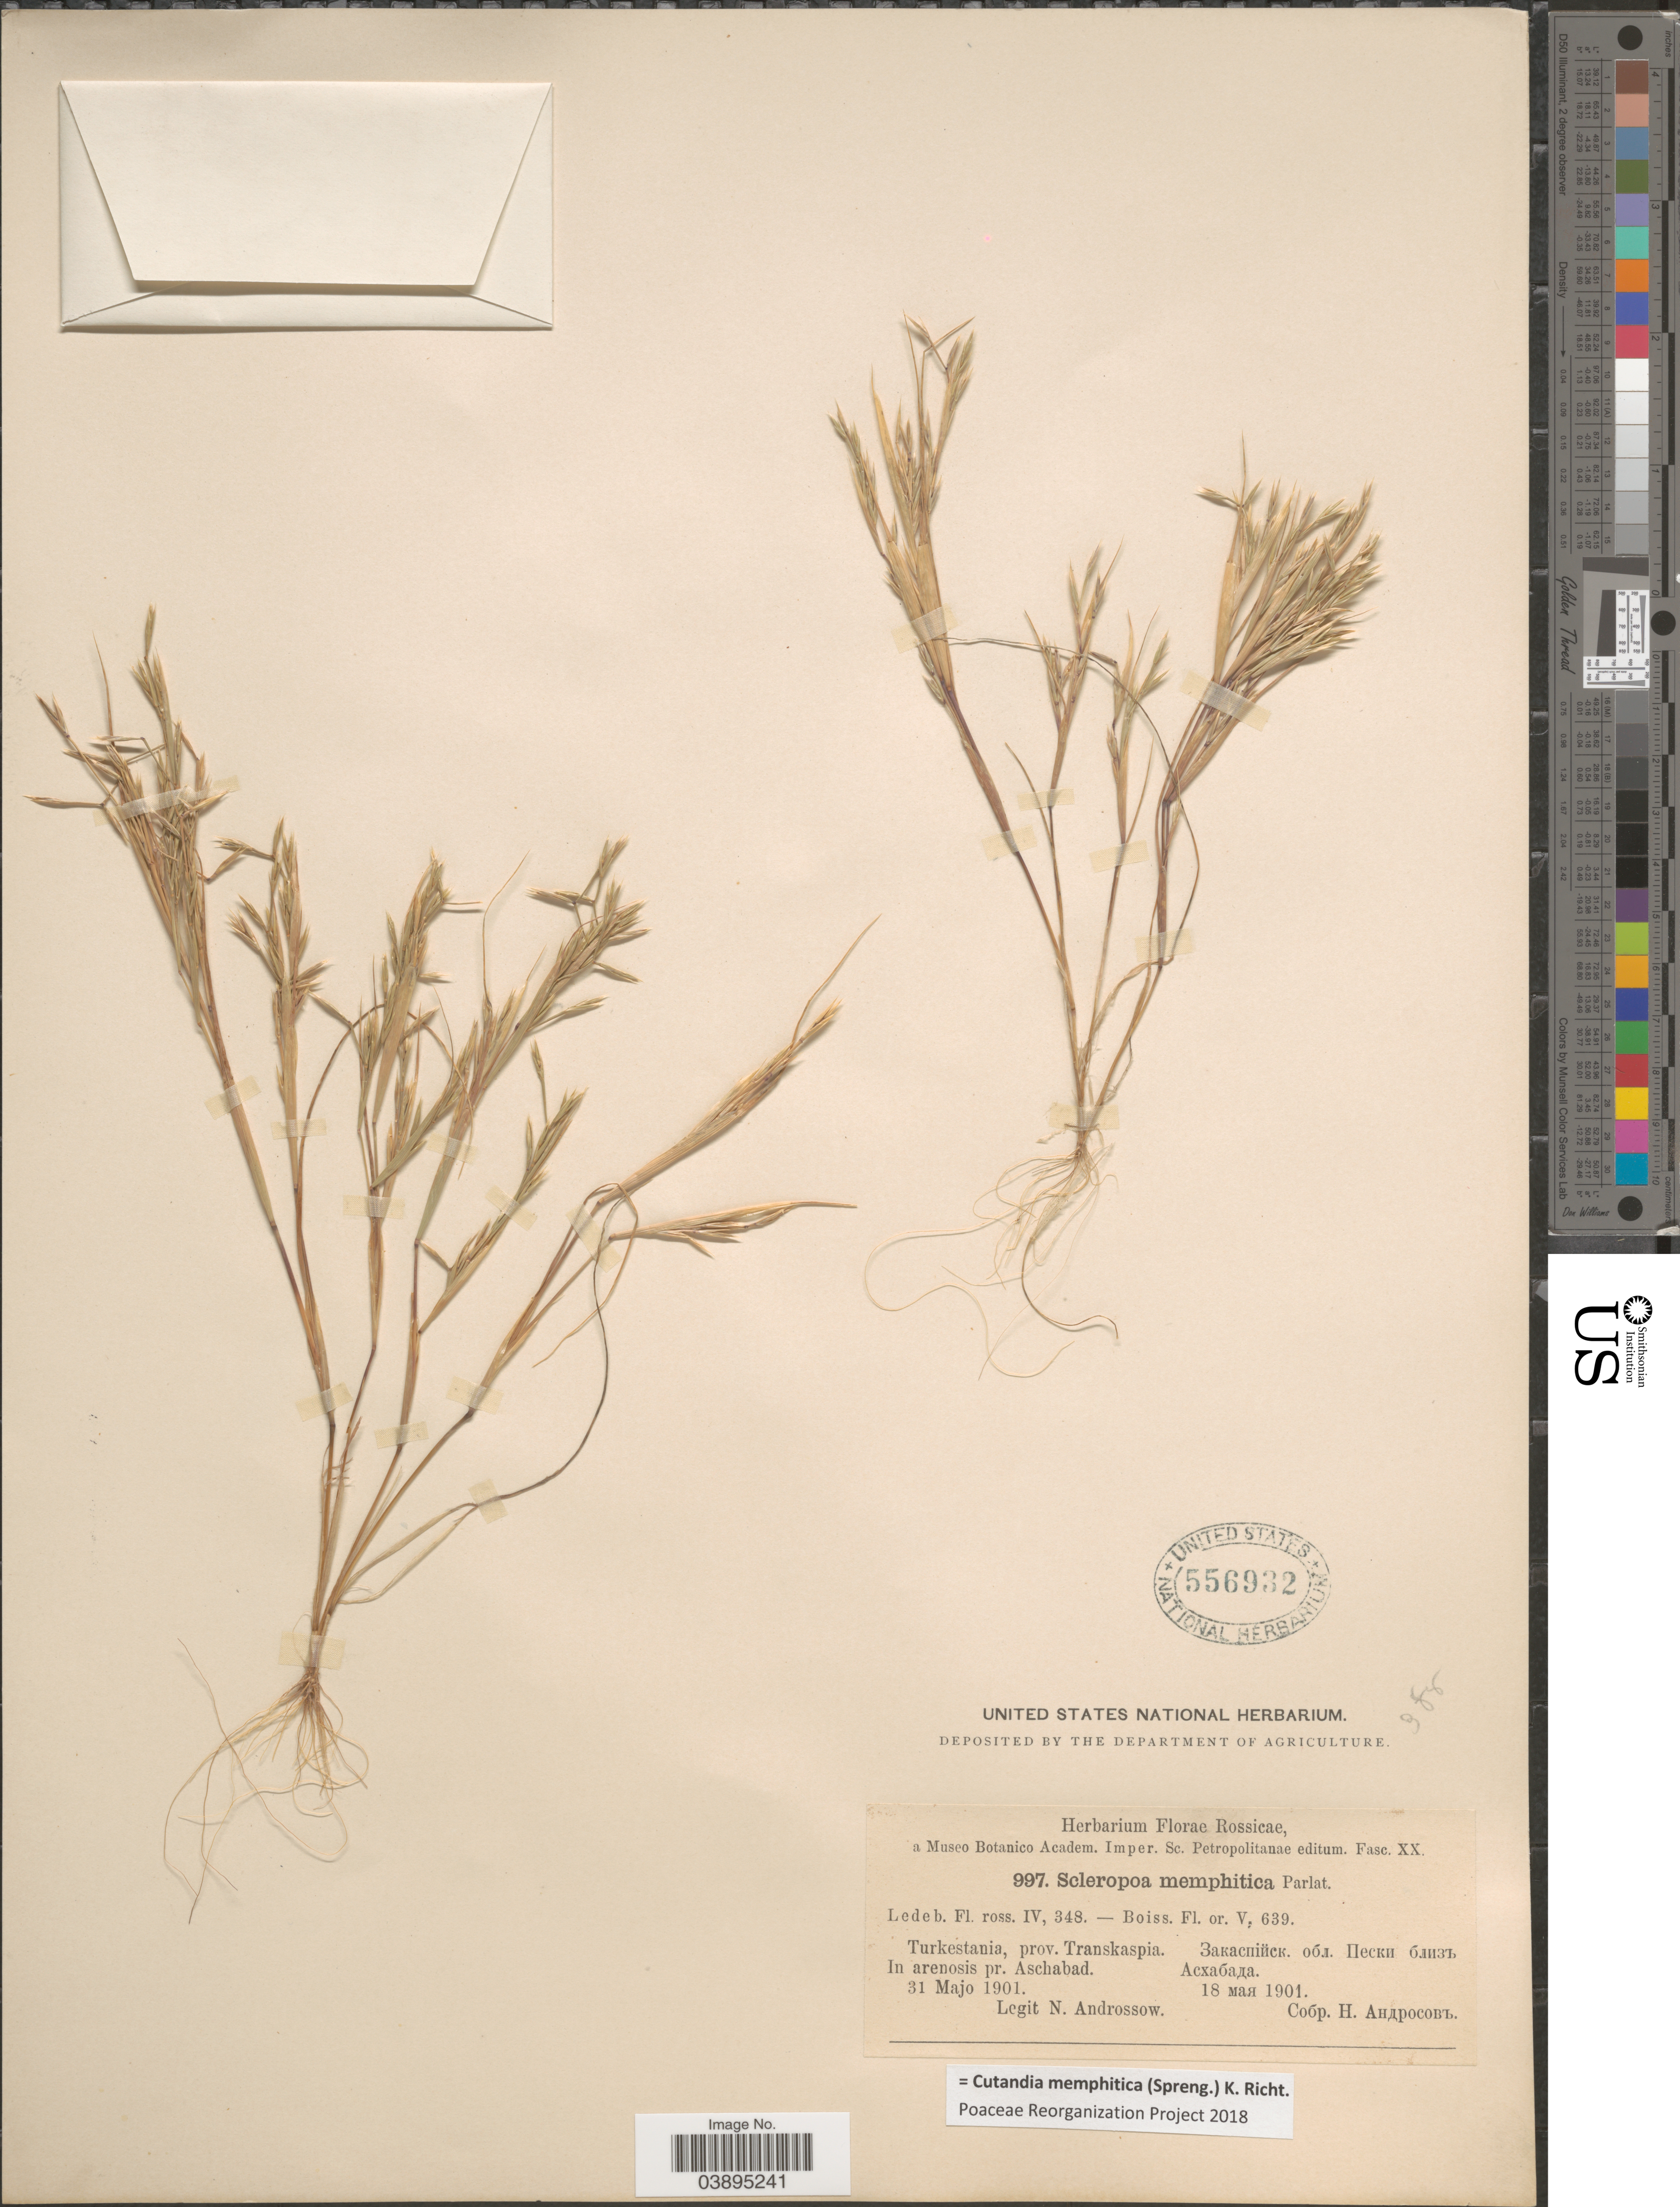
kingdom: Plantae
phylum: Tracheophyta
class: Liliopsida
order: Poales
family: Poaceae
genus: Cutandia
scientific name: Cutandia memphitica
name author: (Spreng.) K. Richt.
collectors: N. Androssov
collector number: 997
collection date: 1901-05-31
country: Turkmenistan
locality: Turkestania, prov. Transkaspia. In arenosis pr. Aschabad.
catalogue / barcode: US 556932